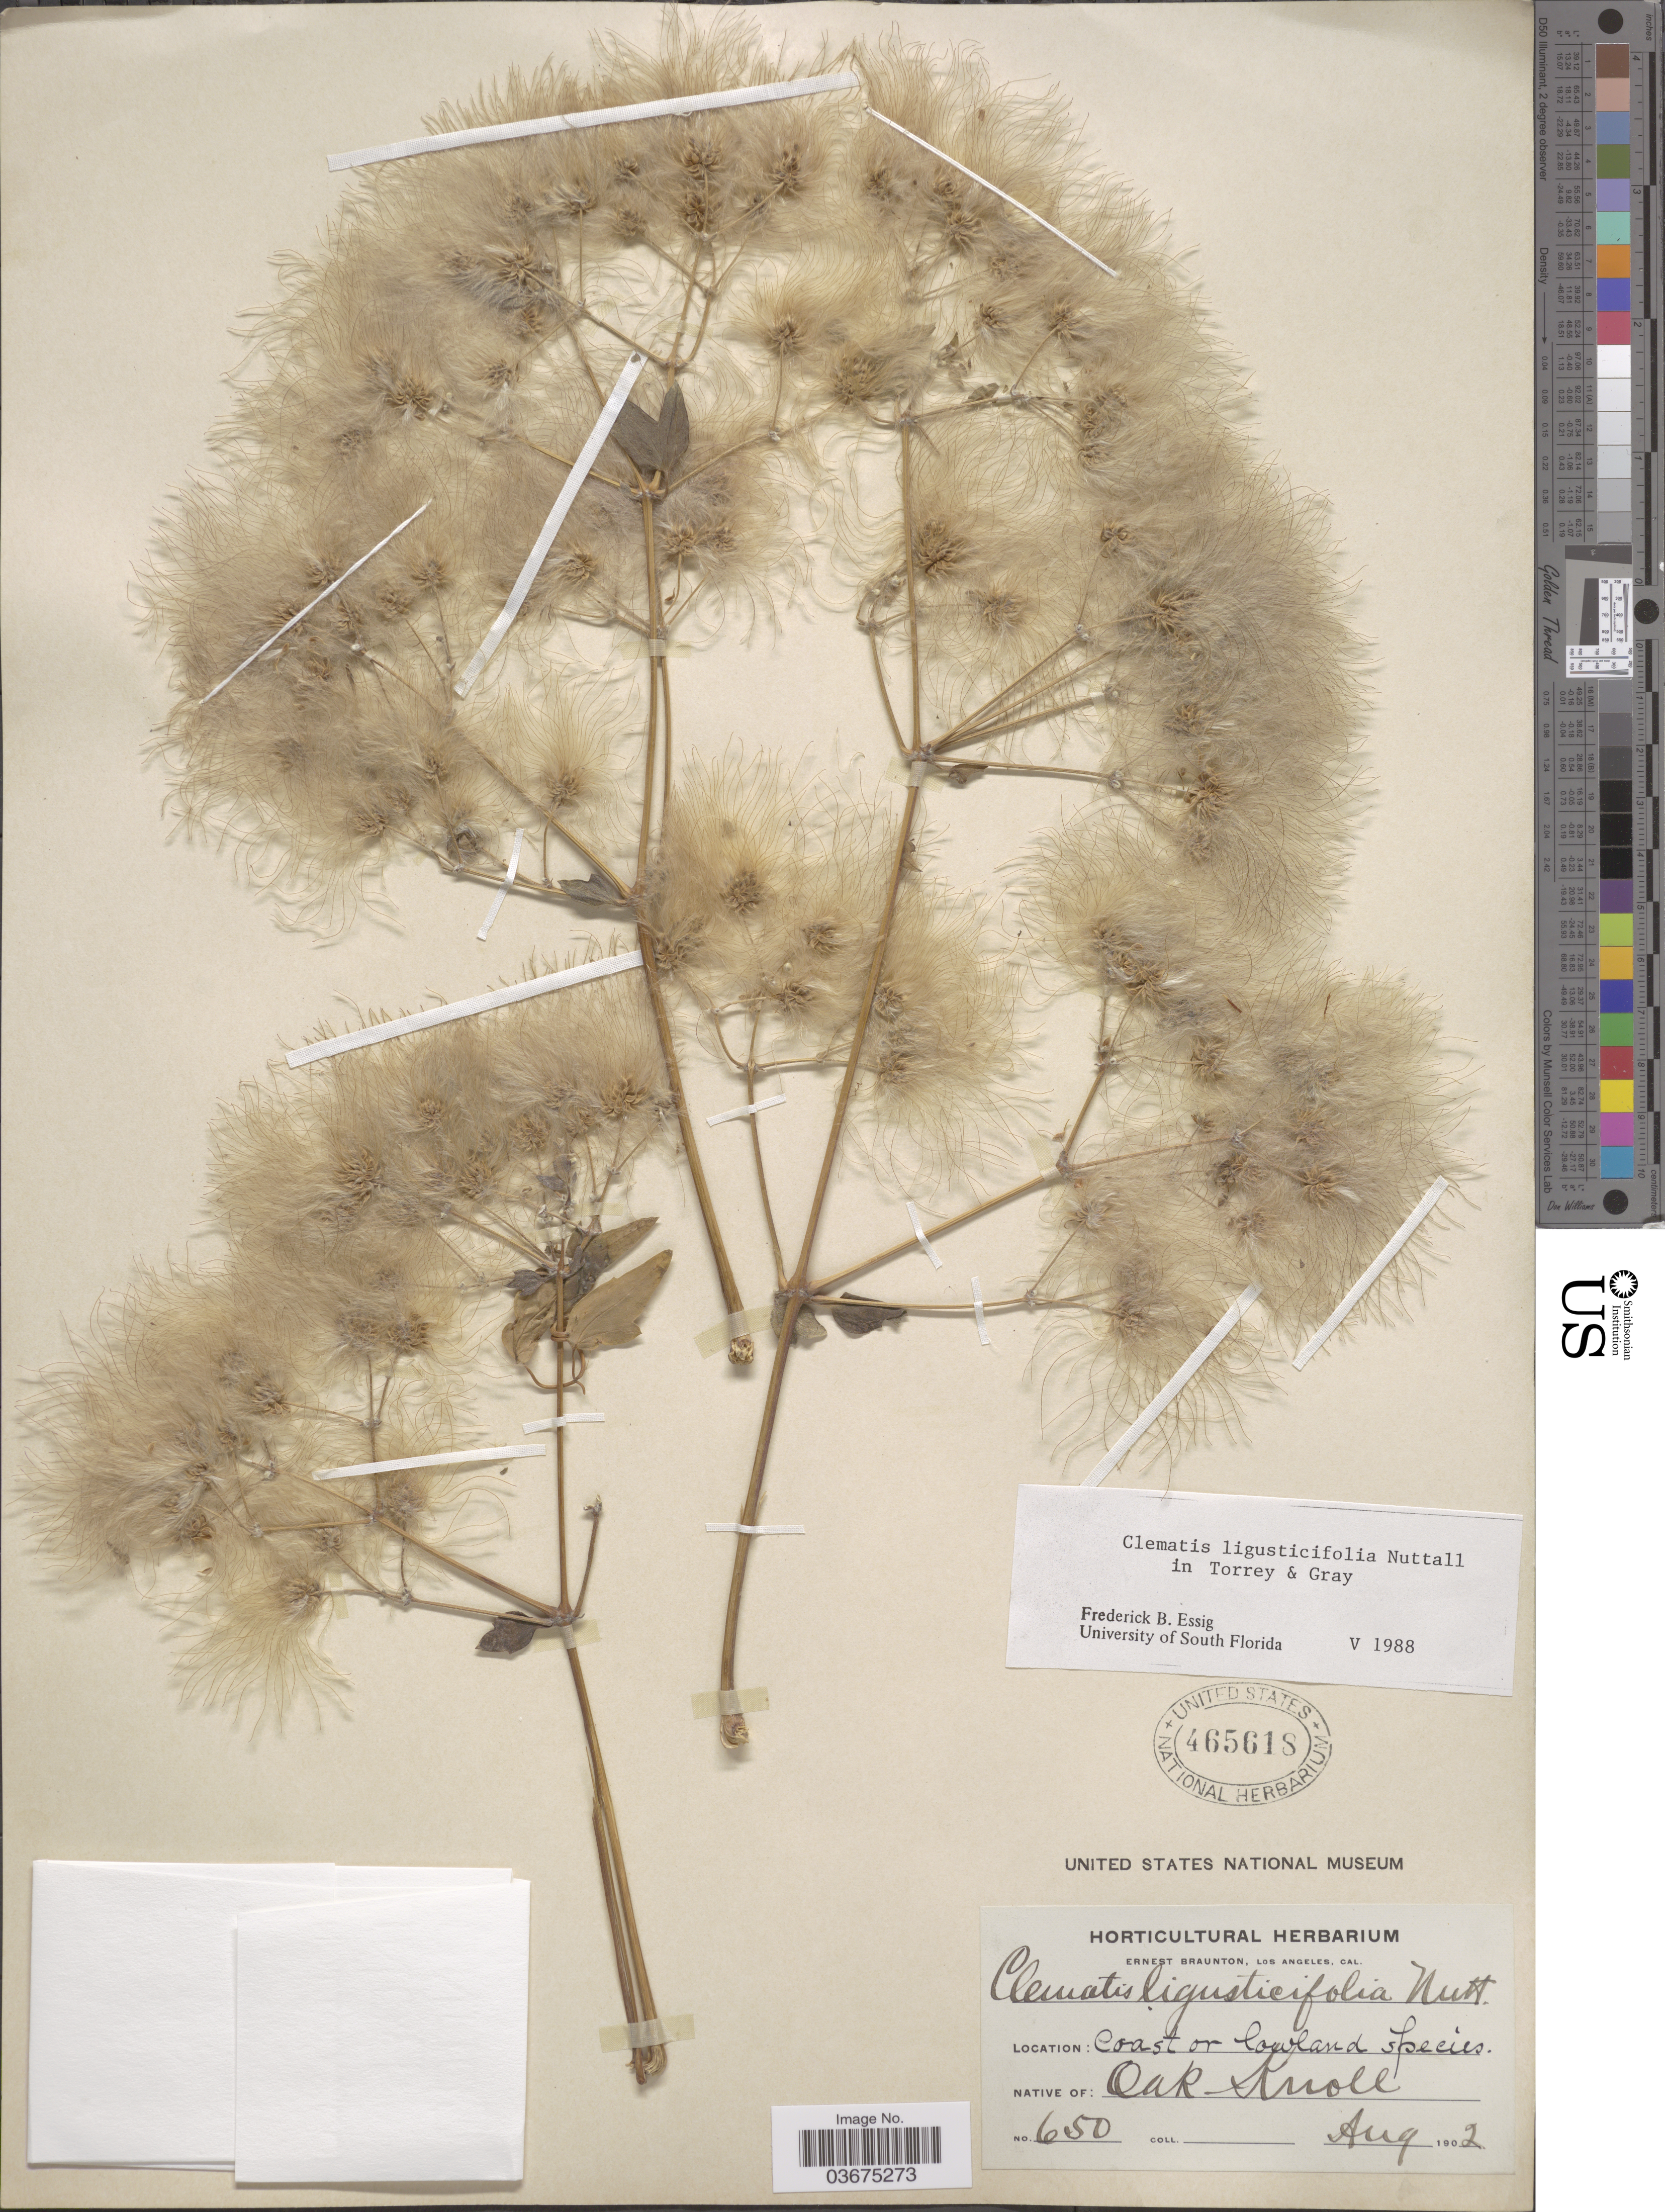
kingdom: Plantae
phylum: Tracheophyta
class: Magnoliopsida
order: Ranunculales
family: Ranunculaceae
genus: Clematis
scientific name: Clematis ligusticifolia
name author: Nutt.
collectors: E. Braunton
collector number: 650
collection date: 1902-08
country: United States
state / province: California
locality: Coast or lowland species. Oak Knoll.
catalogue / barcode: US 465618